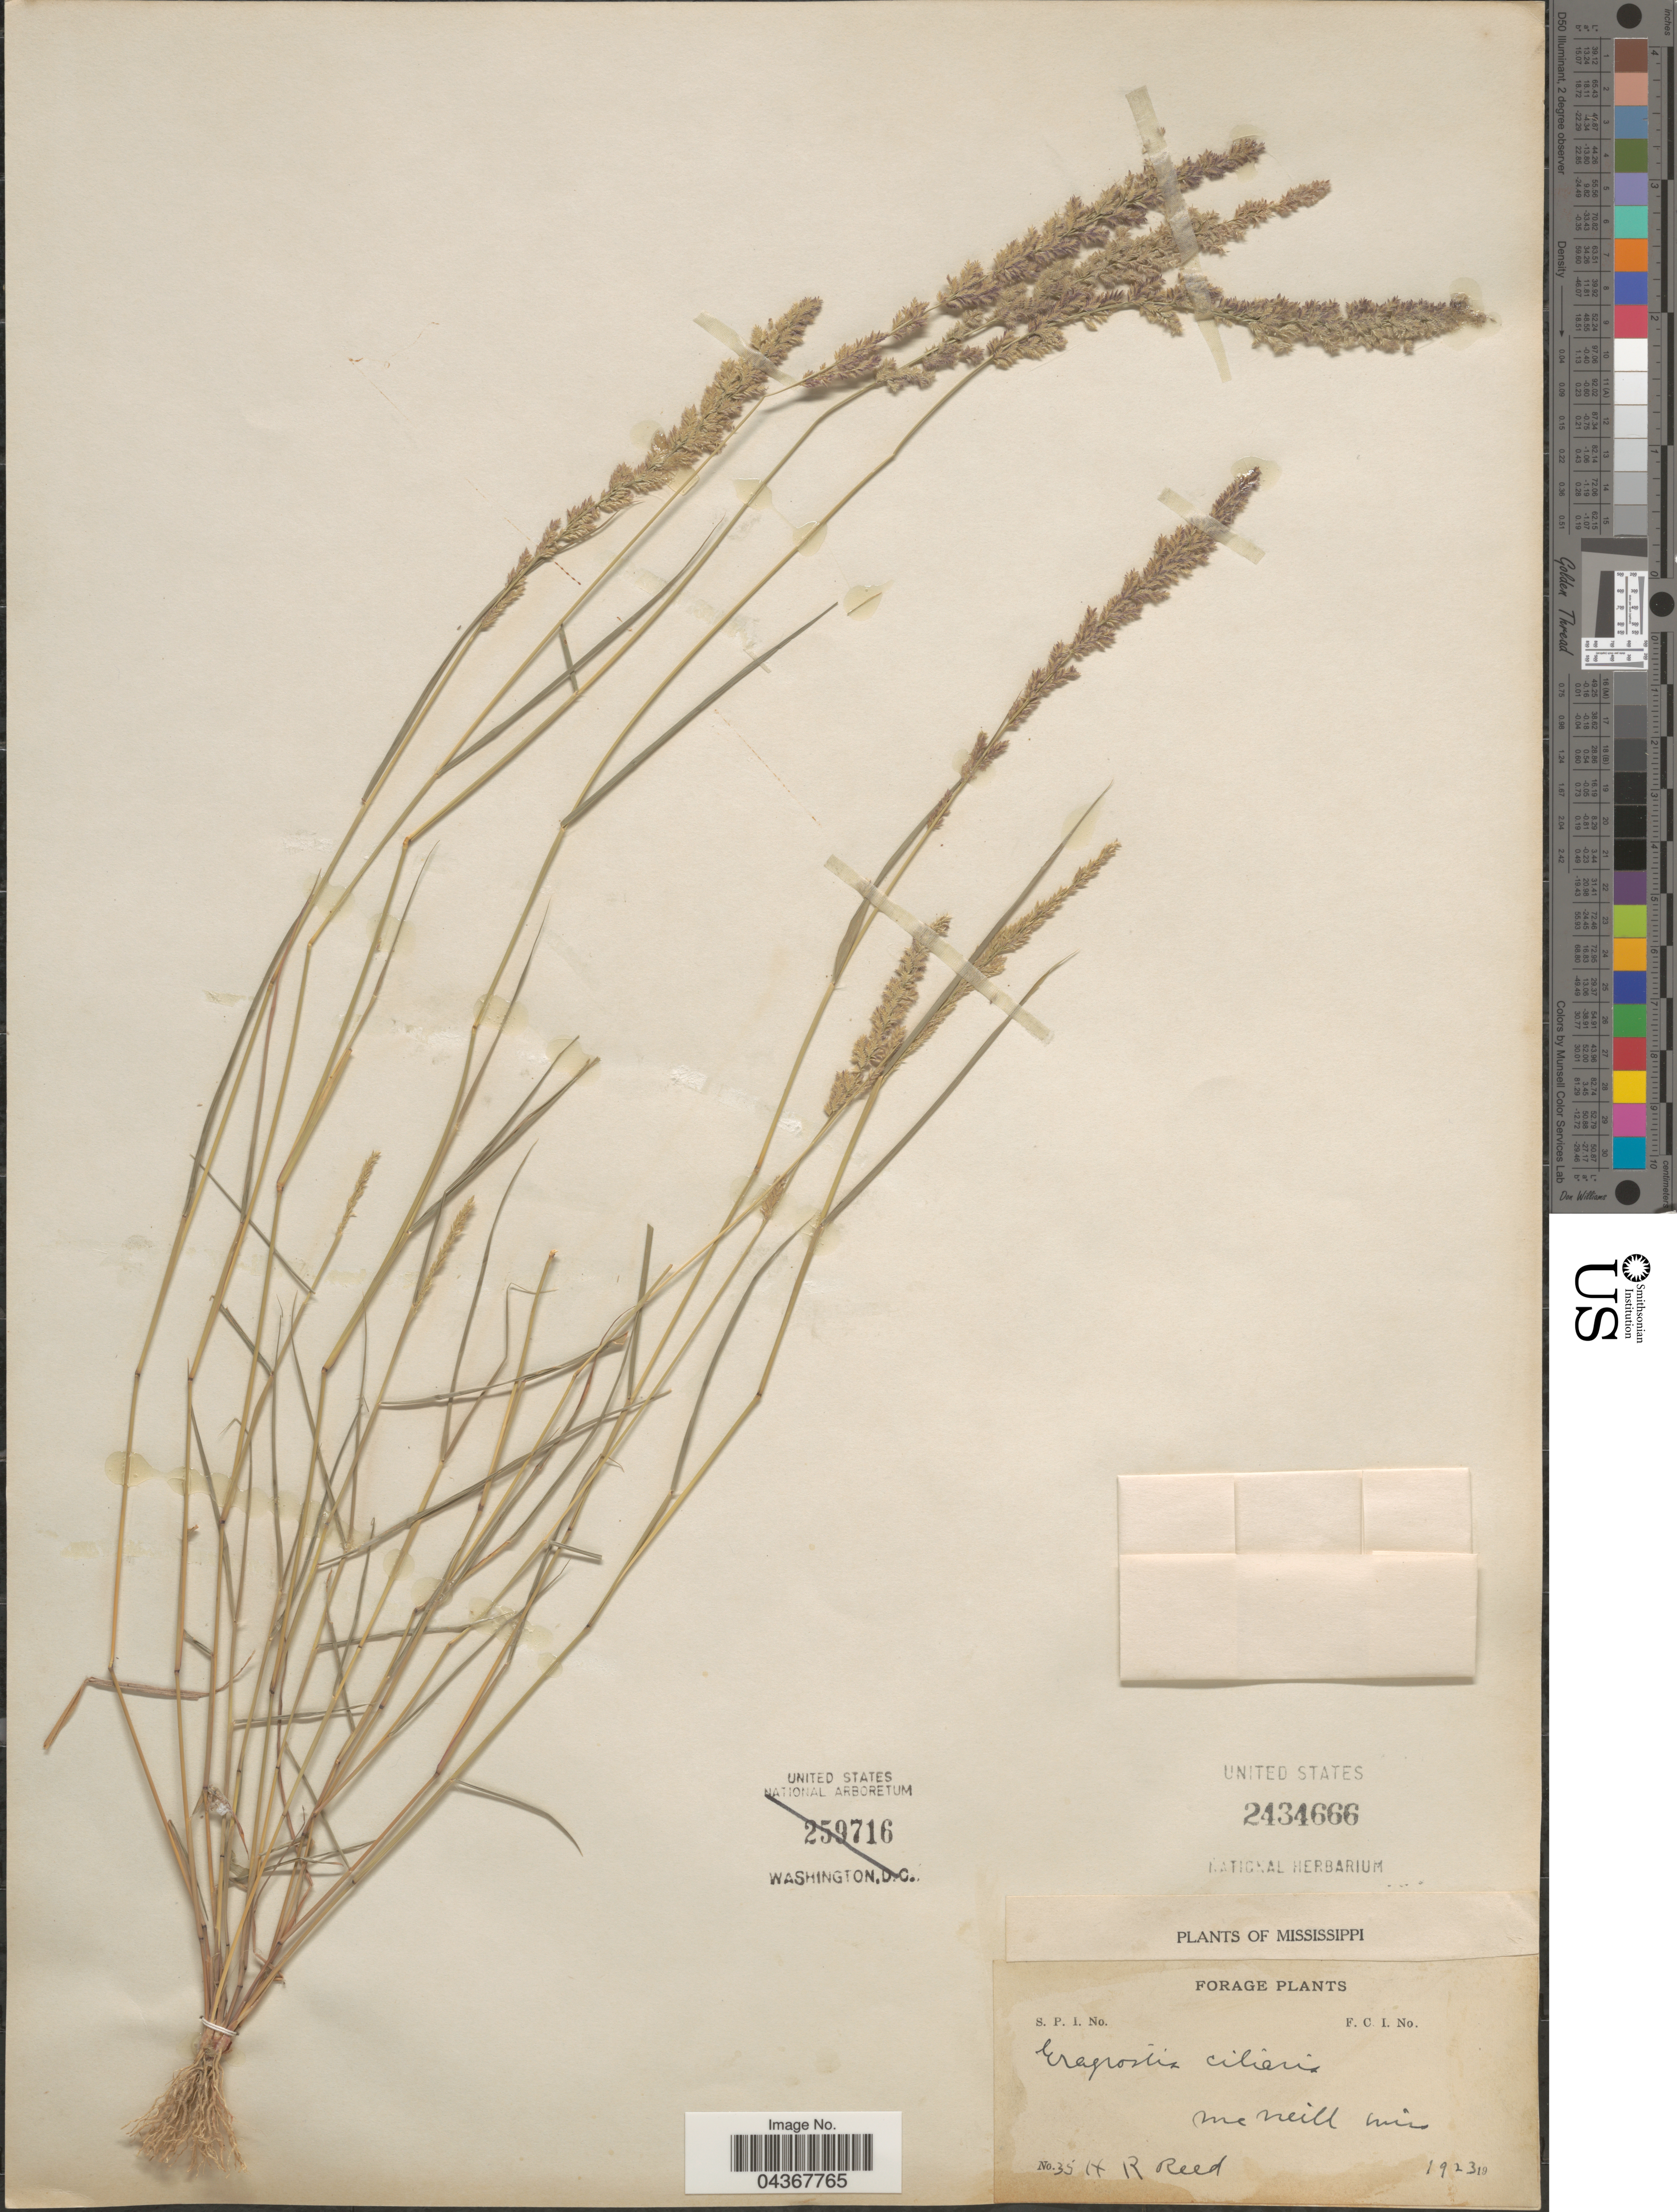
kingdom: Plantae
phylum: Tracheophyta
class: Liliopsida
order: Poales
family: Poaceae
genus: Eragrostis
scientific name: Eragrostis ciliaris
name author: (L.) R. Br.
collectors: H. Reed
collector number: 35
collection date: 1923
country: United States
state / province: Mississippi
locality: Forage [unsure placement]. McNeill.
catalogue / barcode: US 2434666